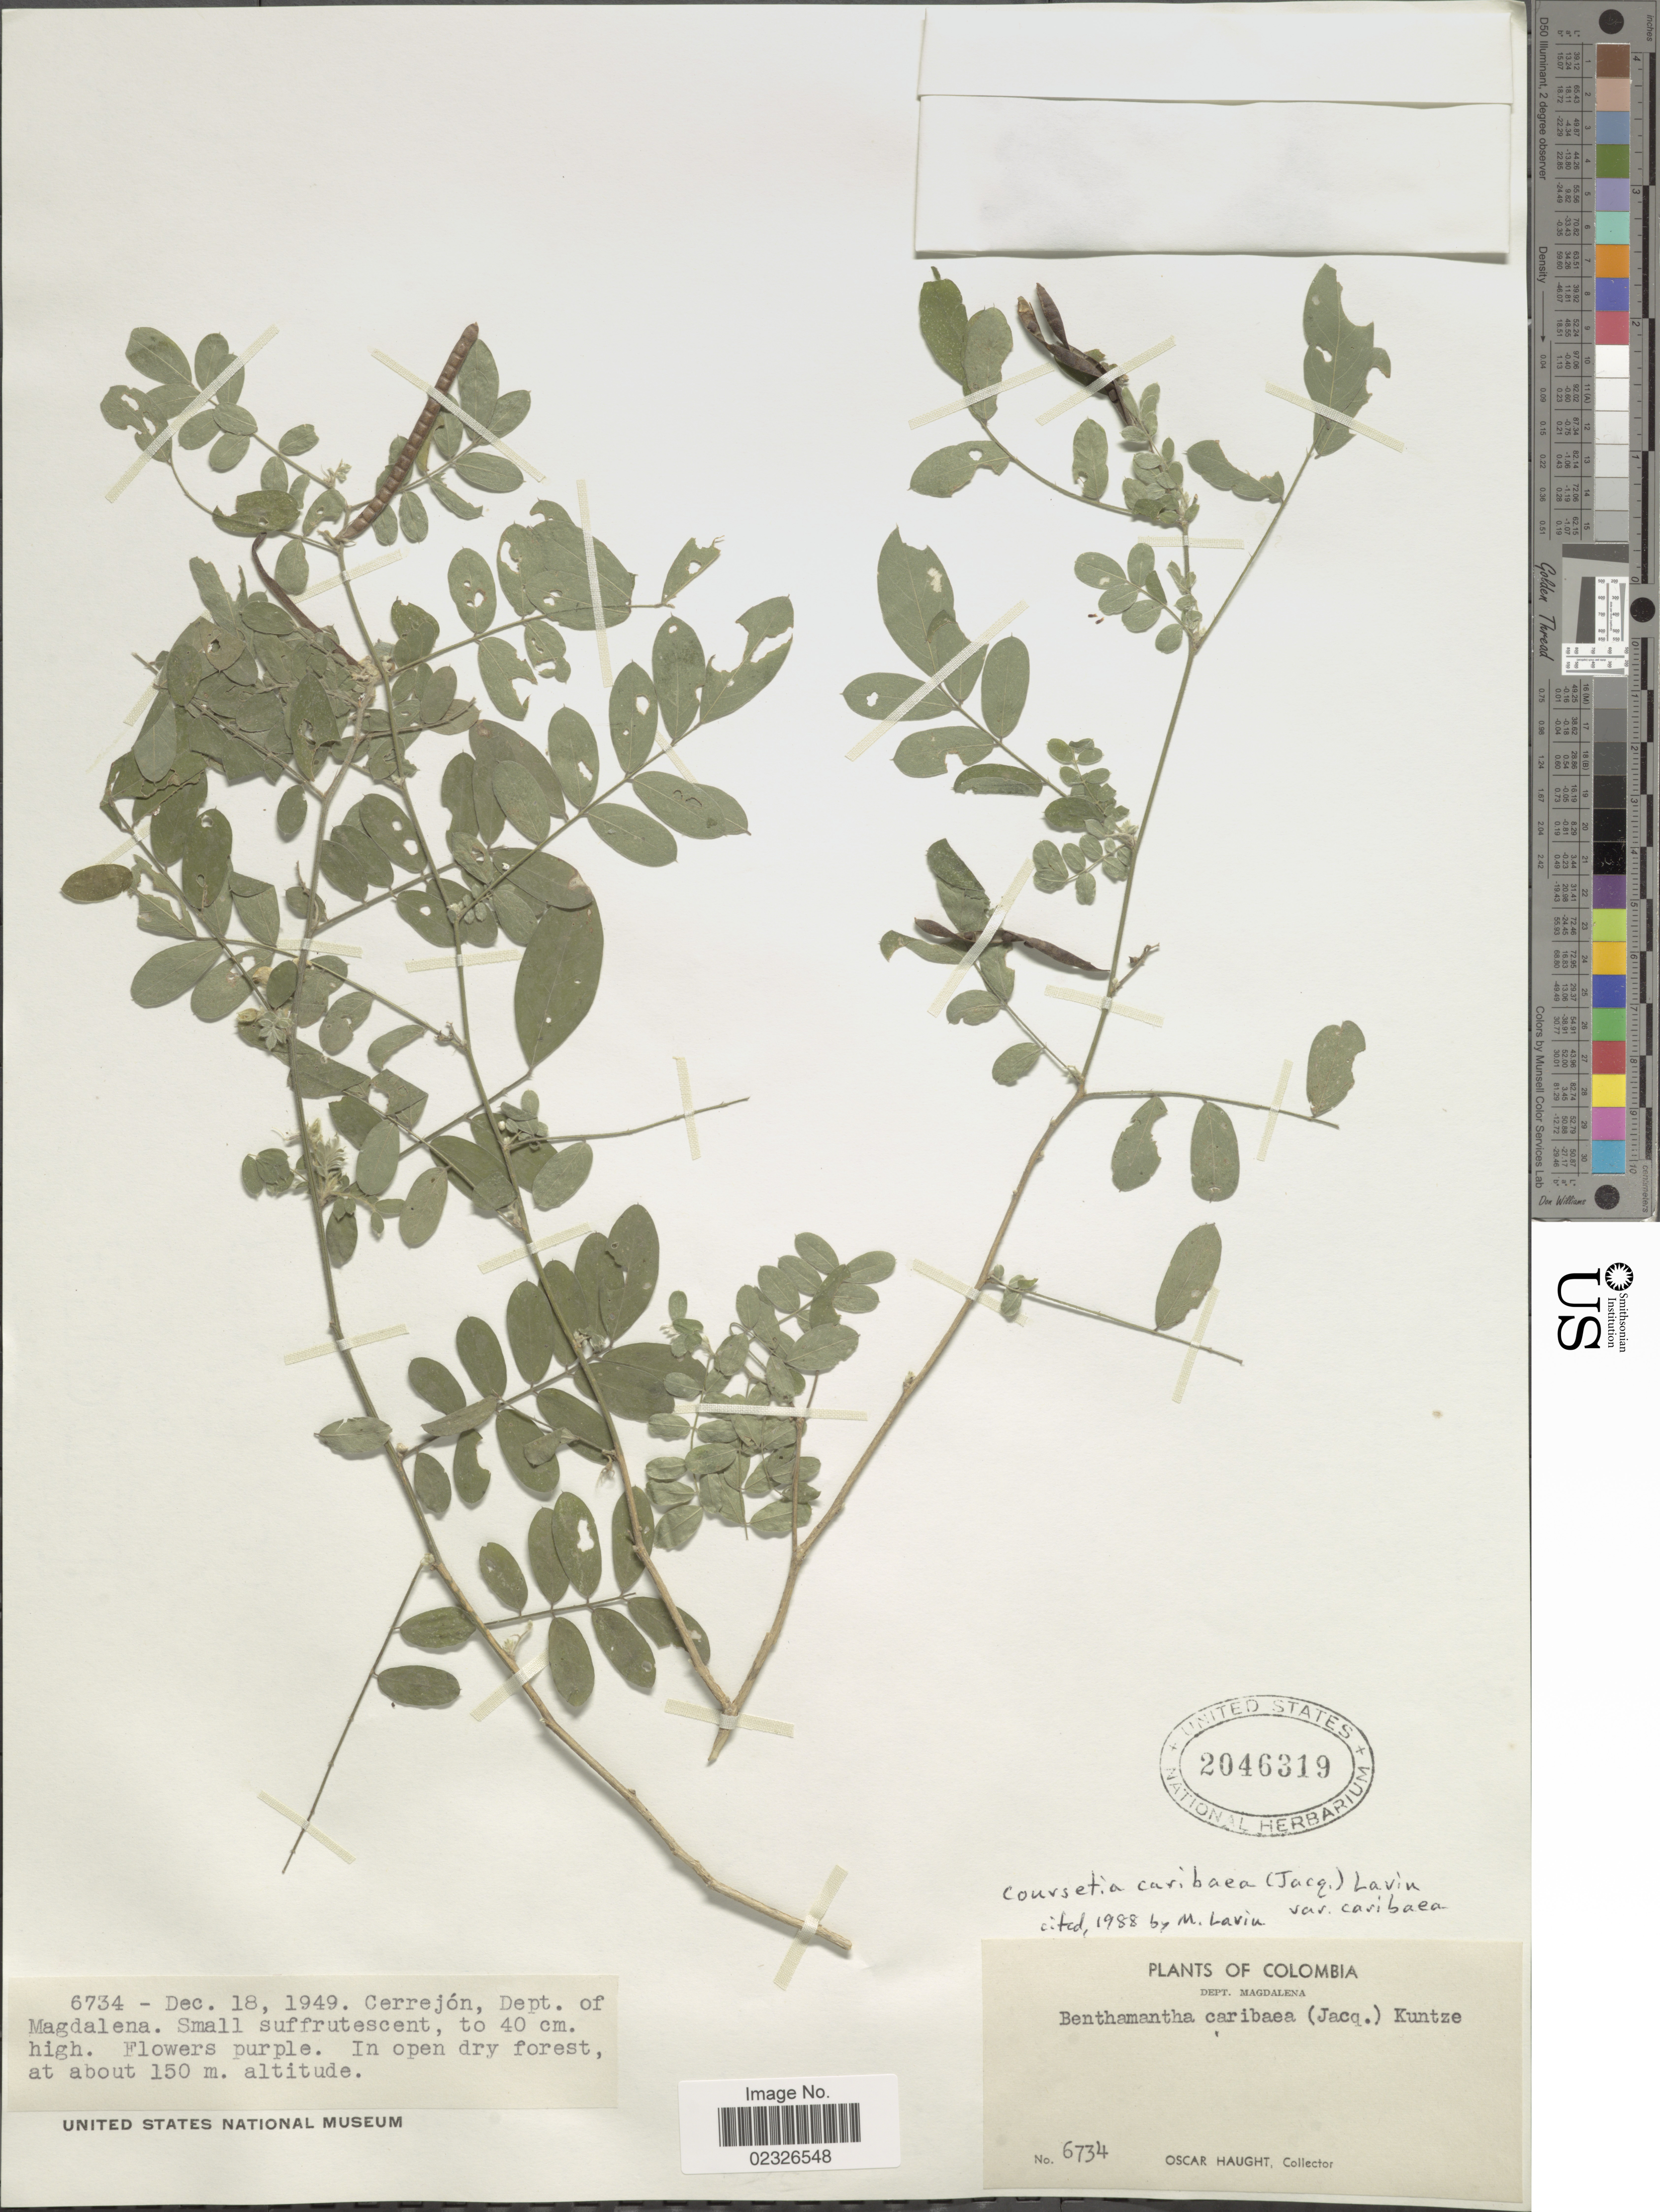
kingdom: Plantae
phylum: Tracheophyta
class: Magnoliopsida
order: Fabales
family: Fabaceae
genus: Coursetia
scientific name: Coursetia caribaea var. caribaea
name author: (Jacq.) Lavin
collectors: O. L. Haught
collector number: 6734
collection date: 1949-12-18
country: Colombia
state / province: Magdalena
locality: Cerrojon, Dept. of Magdalena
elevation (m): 150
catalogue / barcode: US 2046319